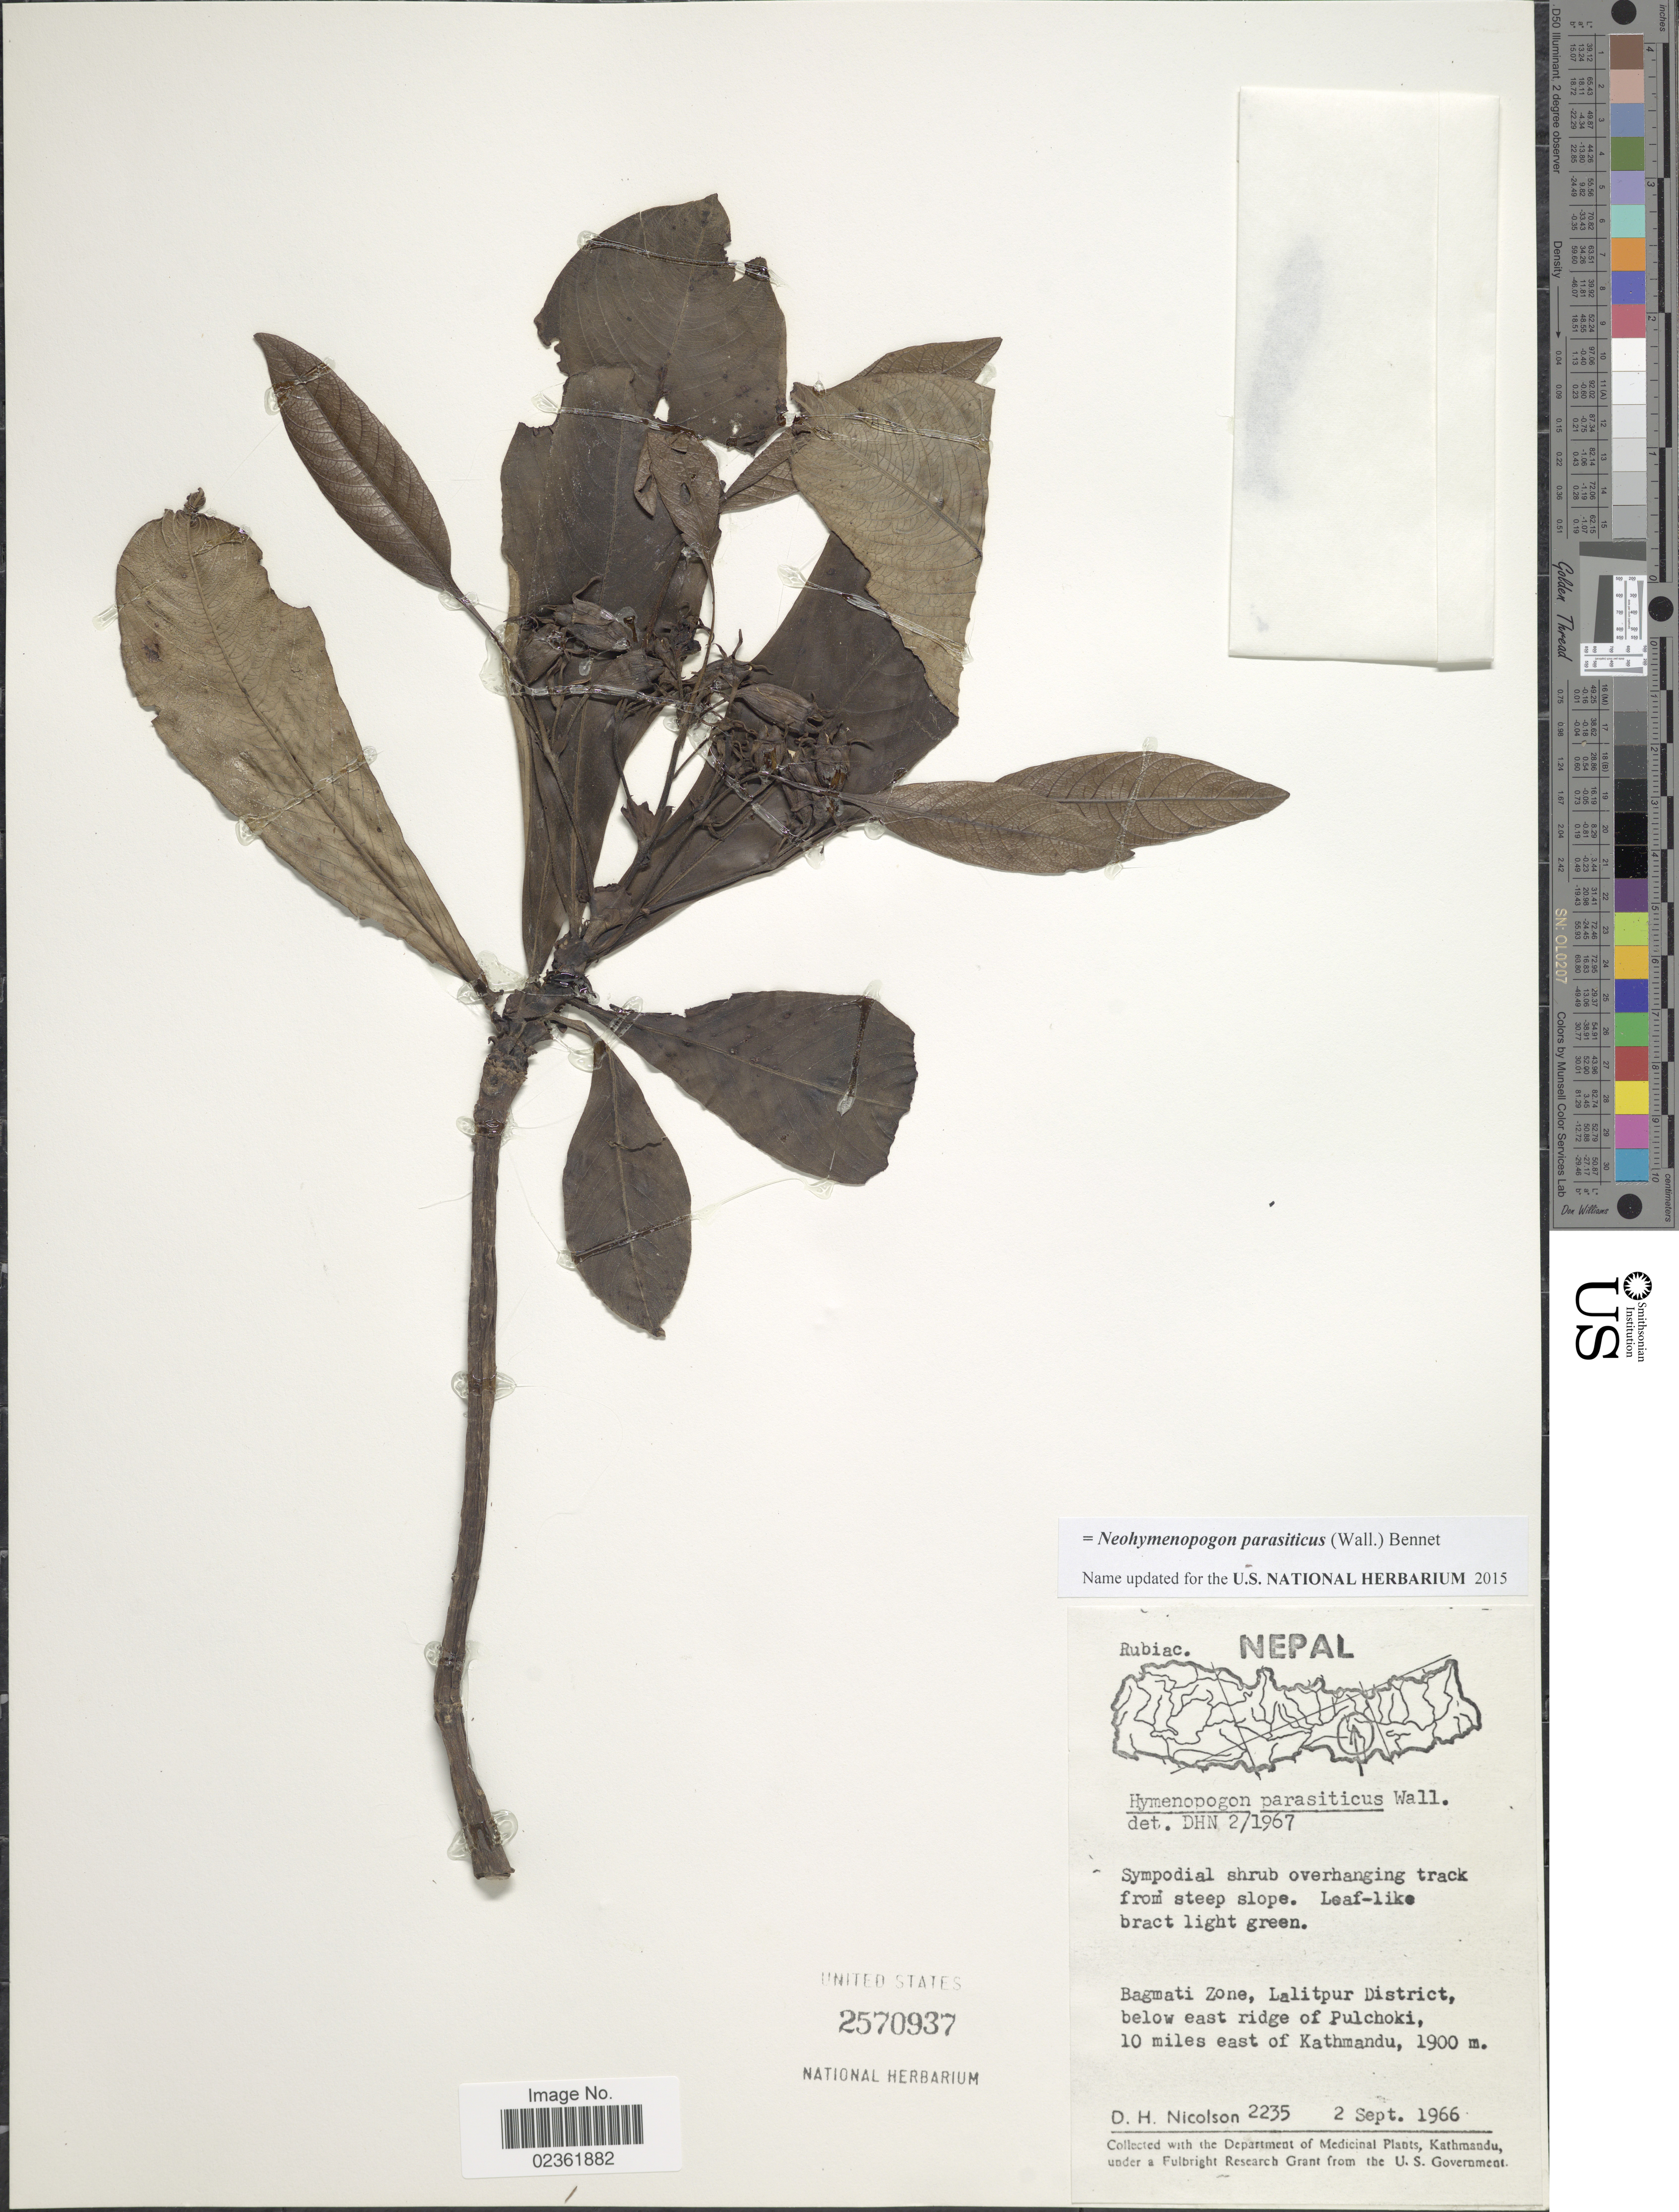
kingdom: Plantae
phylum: Tracheophyta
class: Magnoliopsida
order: Gentianales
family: Rubiaceae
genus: Neohymenopogon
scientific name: Neohymenopogon parasiticus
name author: (Wall.) Bennet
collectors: D. H. Nicolson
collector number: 2235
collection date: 1966-09-02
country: Nepal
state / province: Bagmati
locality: Bagmati Zone, Lalitpur District, below east ridge of Pulchoki, 10 miles east of Kathmandu.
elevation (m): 1900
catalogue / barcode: US 2570937